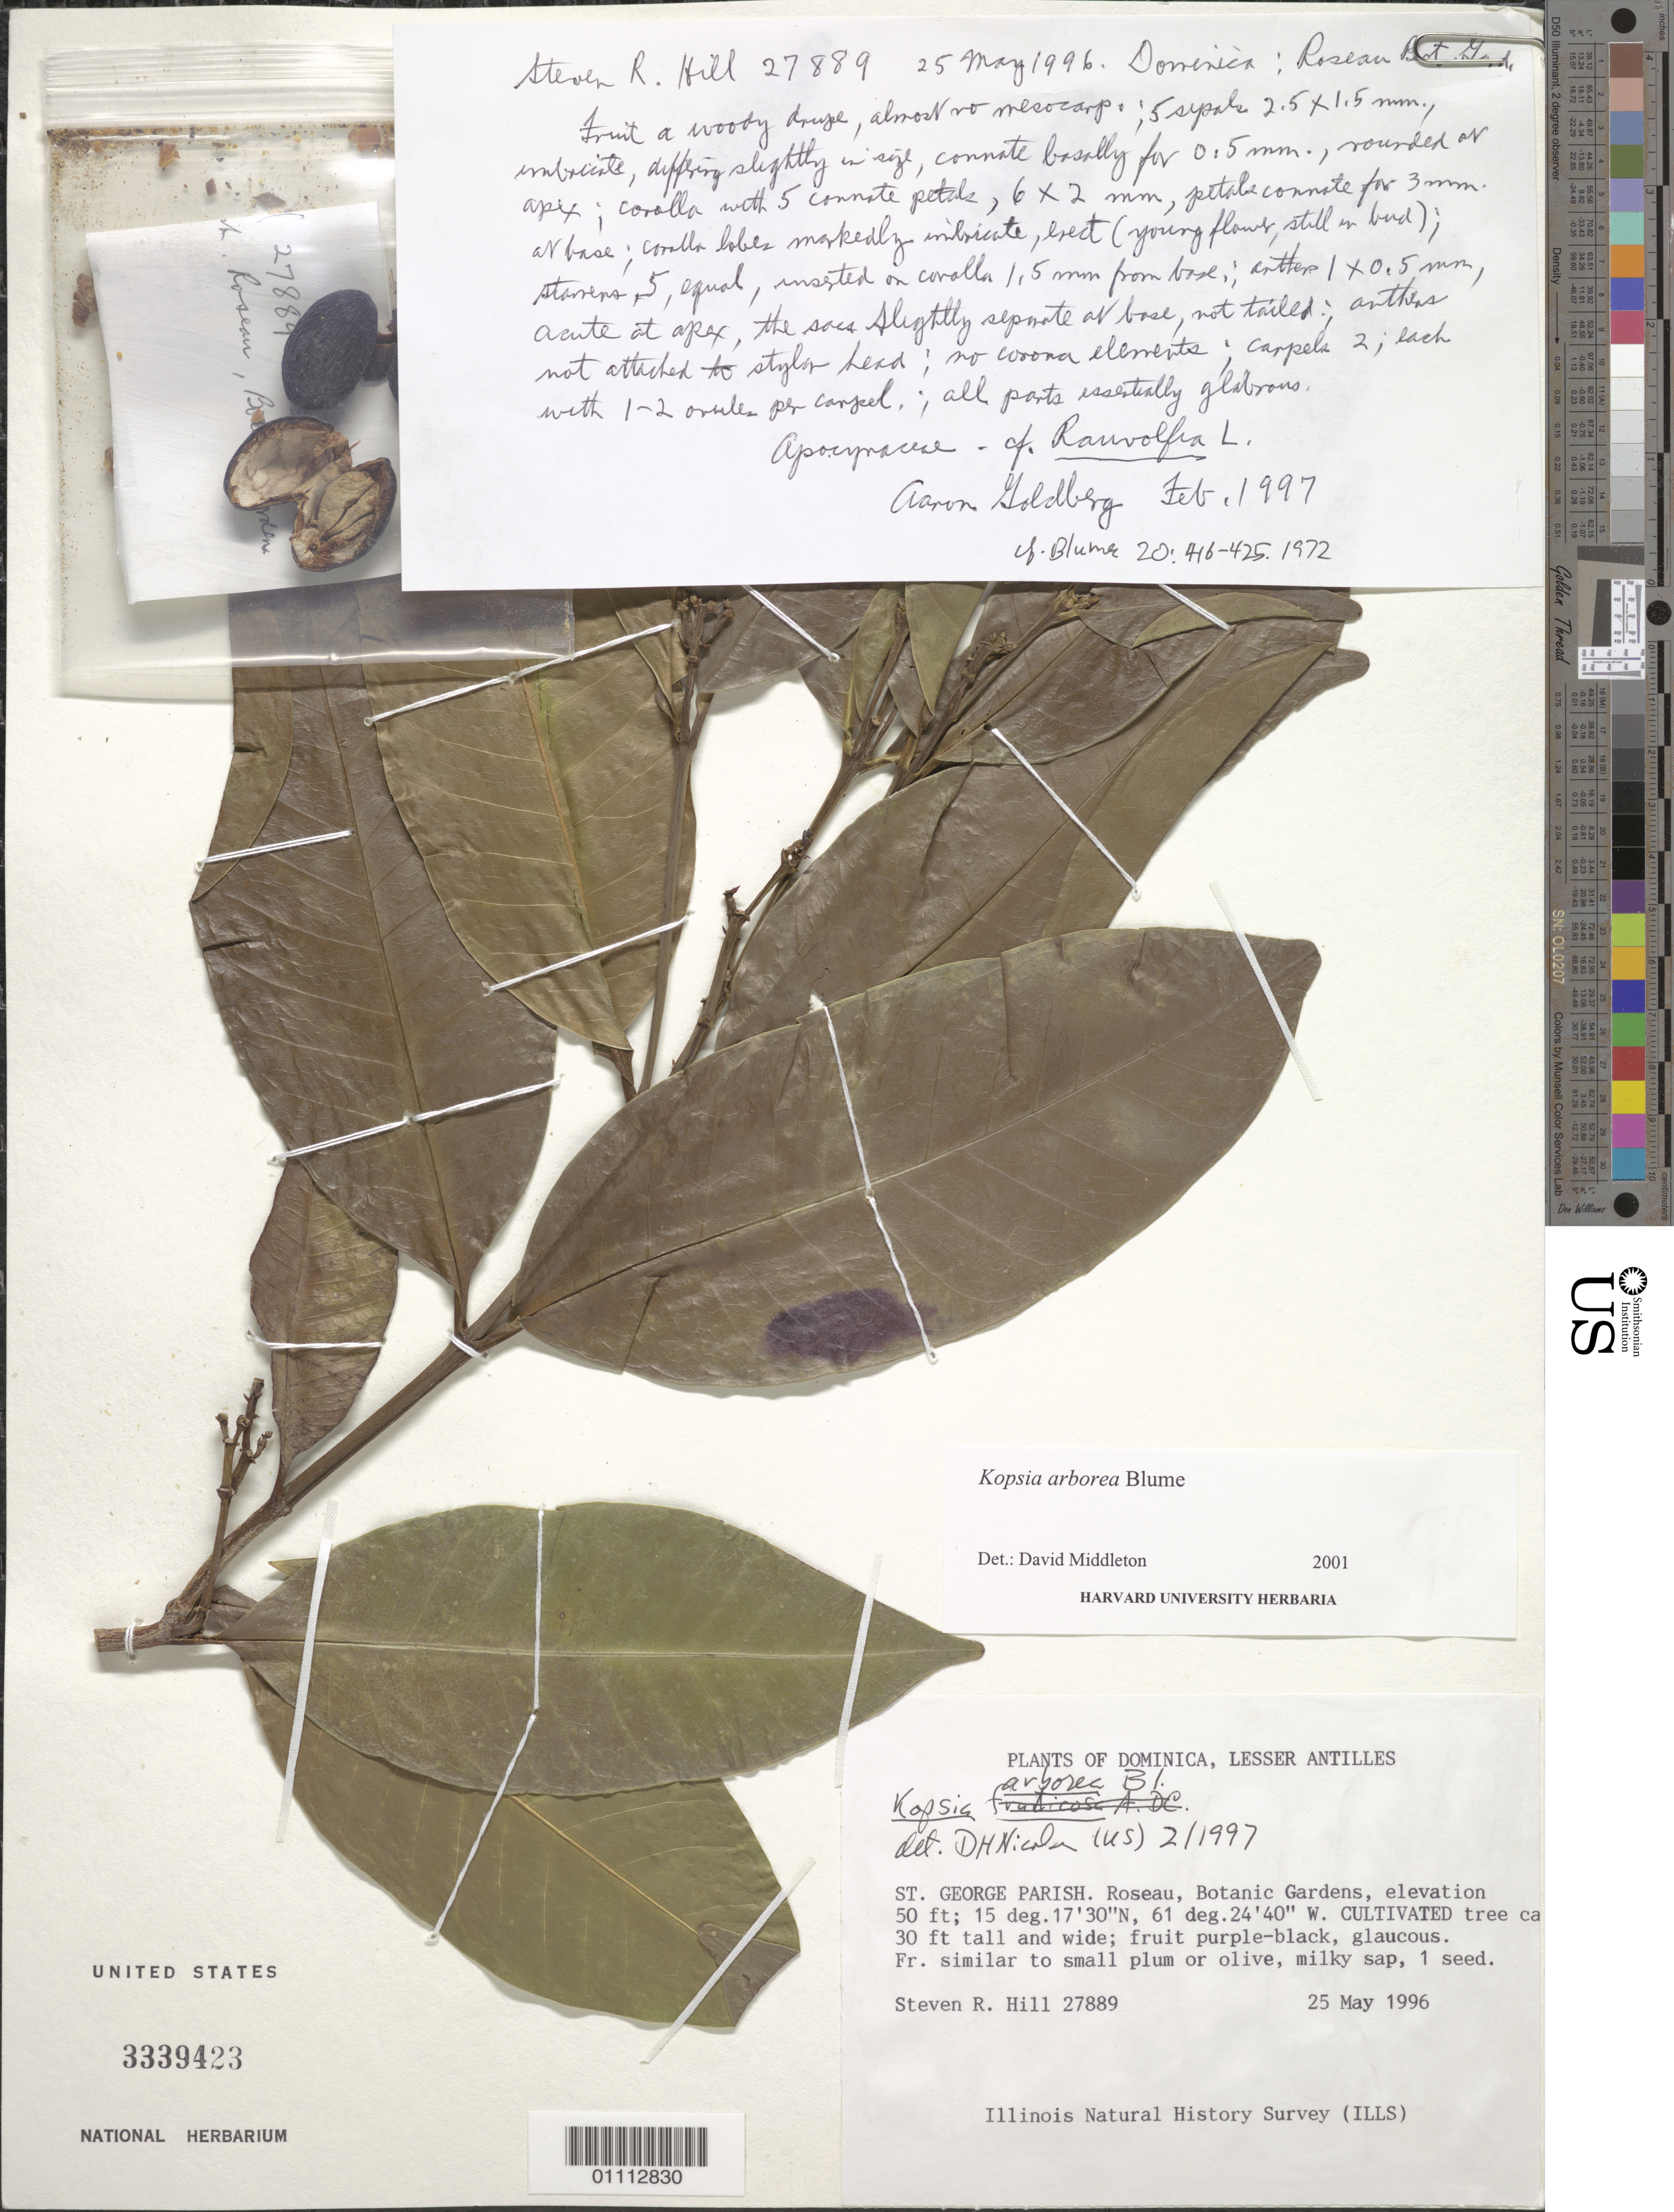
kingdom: Plantae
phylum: Tracheophyta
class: Magnoliopsida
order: Gentianales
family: Apocynaceae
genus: Kopsia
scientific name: Kopsia arborea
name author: Blume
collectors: S. R. Hill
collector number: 27889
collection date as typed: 25 May 1996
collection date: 1996-05-25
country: Dominica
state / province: St. George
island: Dominica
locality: Roseau, Botanic Gardens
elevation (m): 15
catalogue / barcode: US 3339423